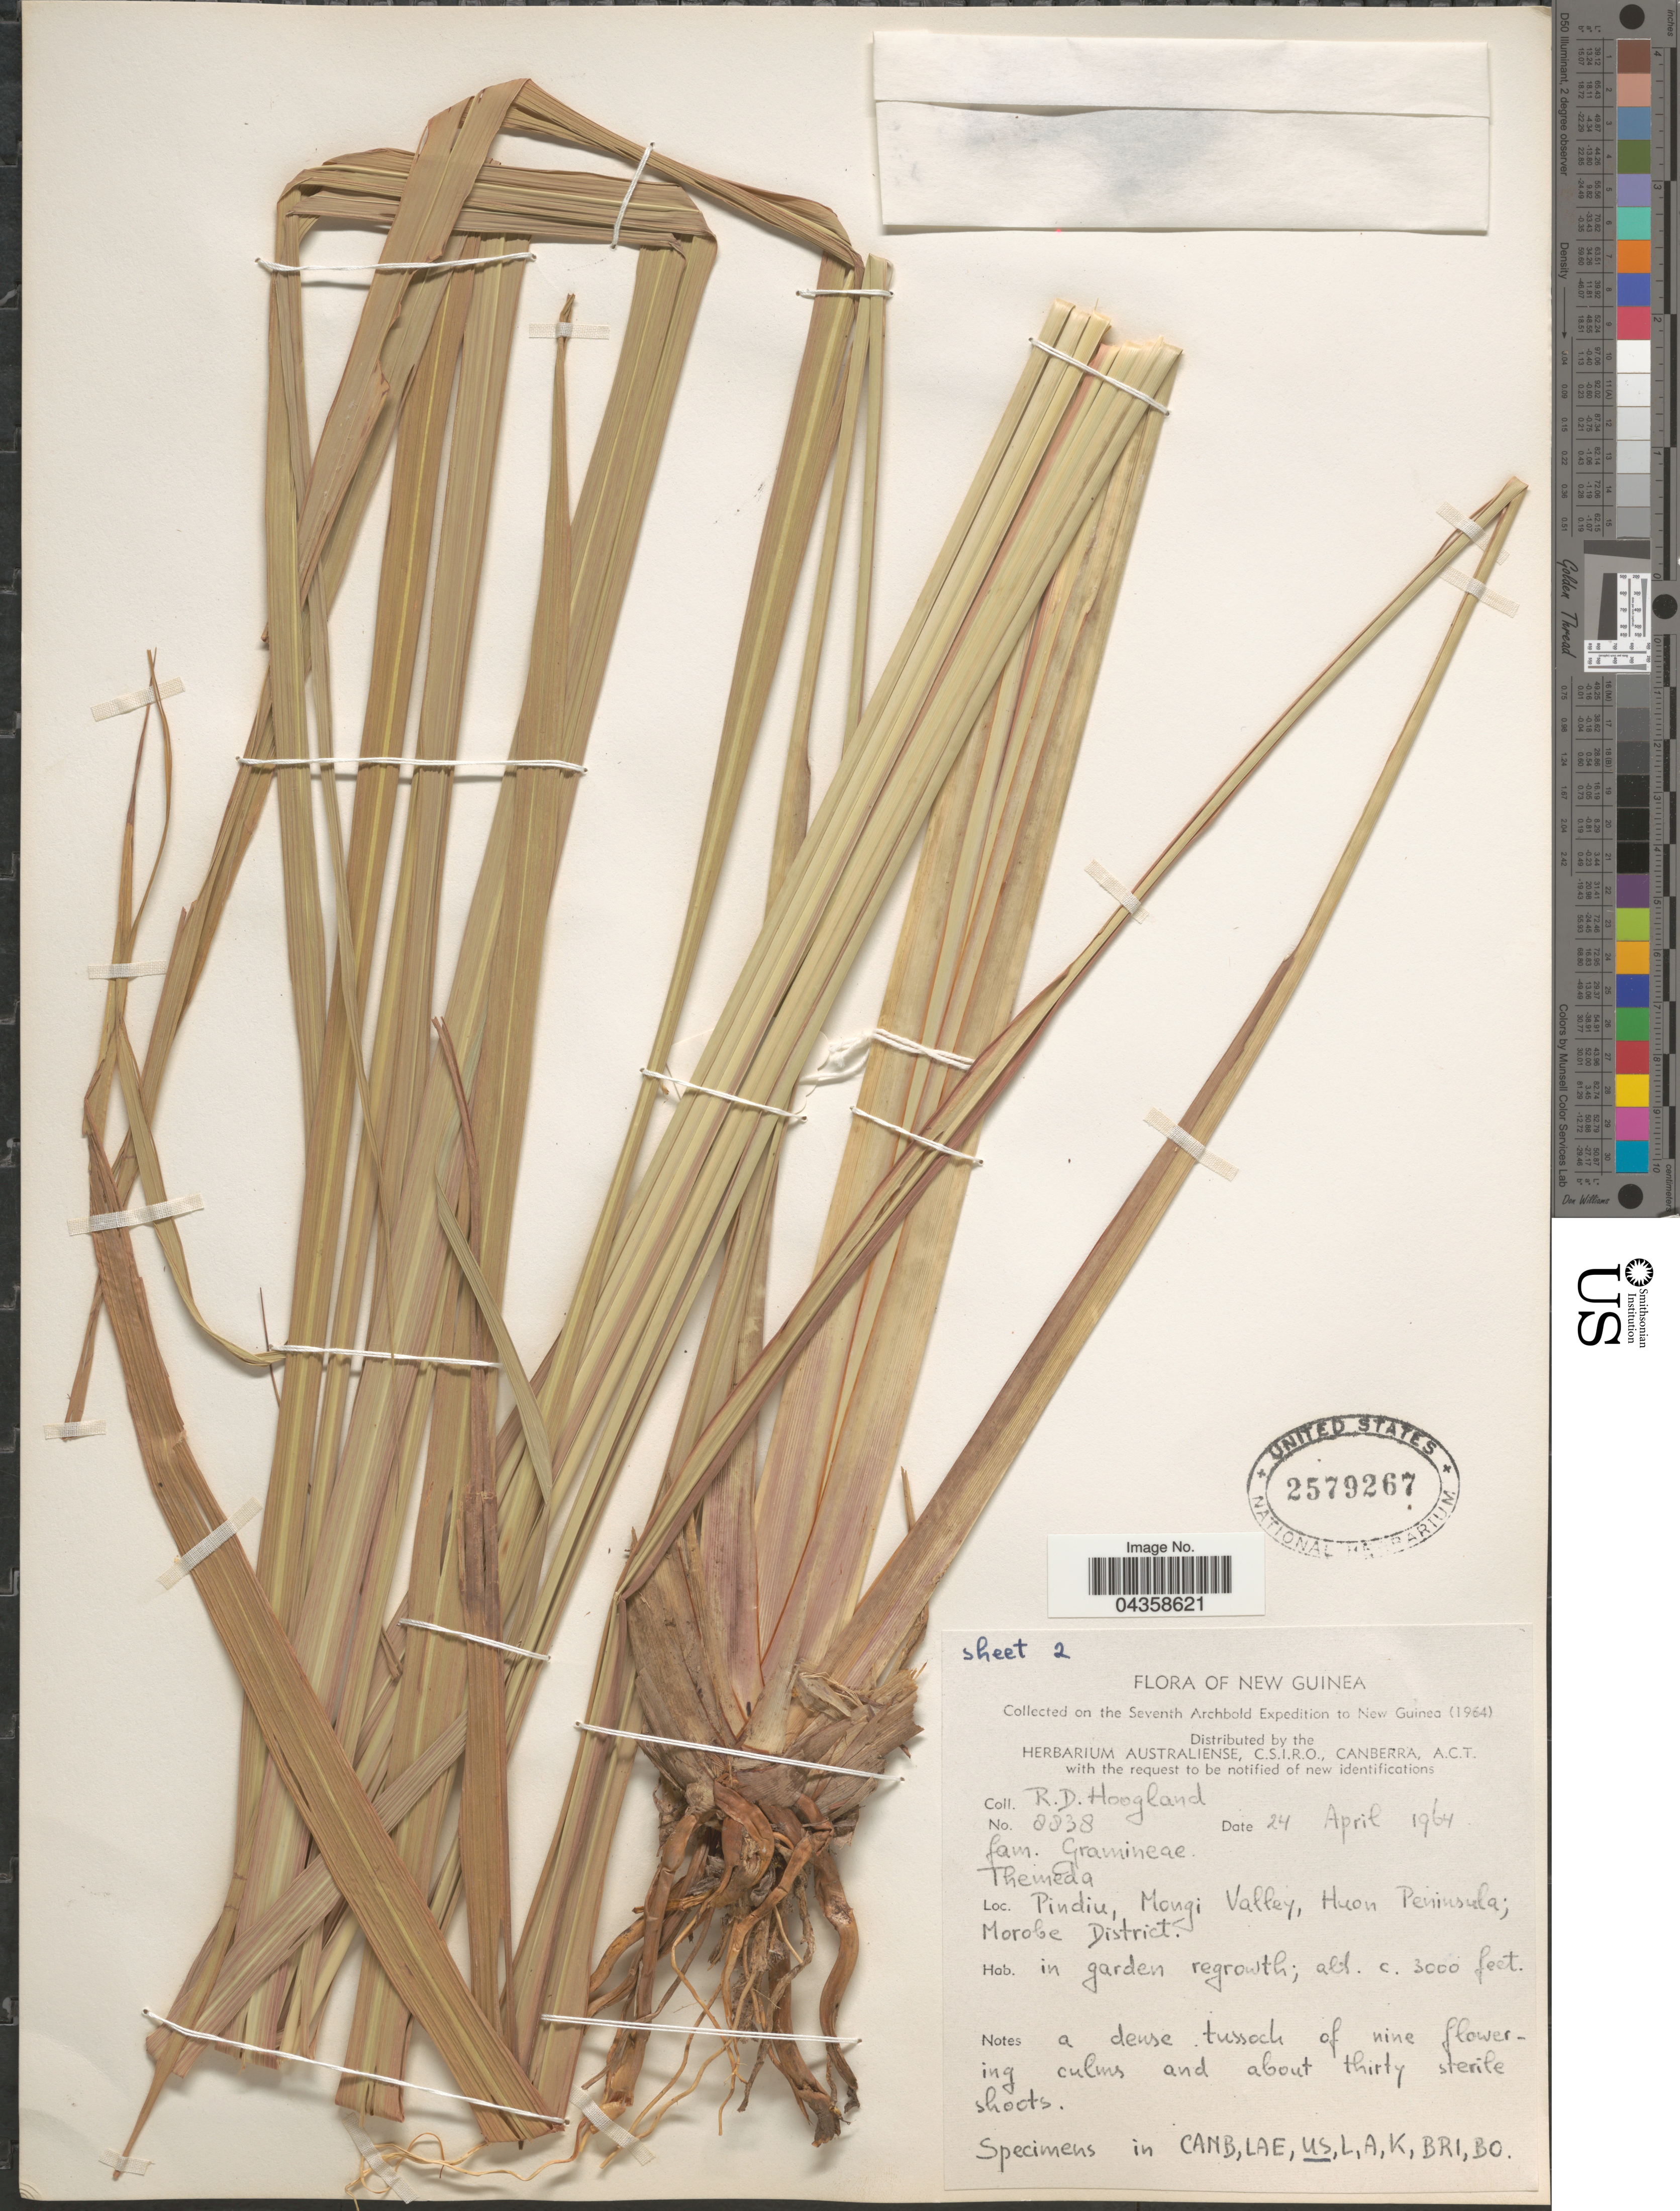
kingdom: Plantae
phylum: Tracheophyta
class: Liliopsida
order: Poales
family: Poaceae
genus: Themeda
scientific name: Themeda sp.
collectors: R. D. Hoogland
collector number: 8838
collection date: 1964-04-24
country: Papua New Guinea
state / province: Morobe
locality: New Guinea. The Seventh Archbold Expedition to New Guinea (1964). Pindiu, Mongi Valley, Huon Peninsula; Morobe District. In garden regrowth.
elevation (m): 914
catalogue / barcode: US 2579267